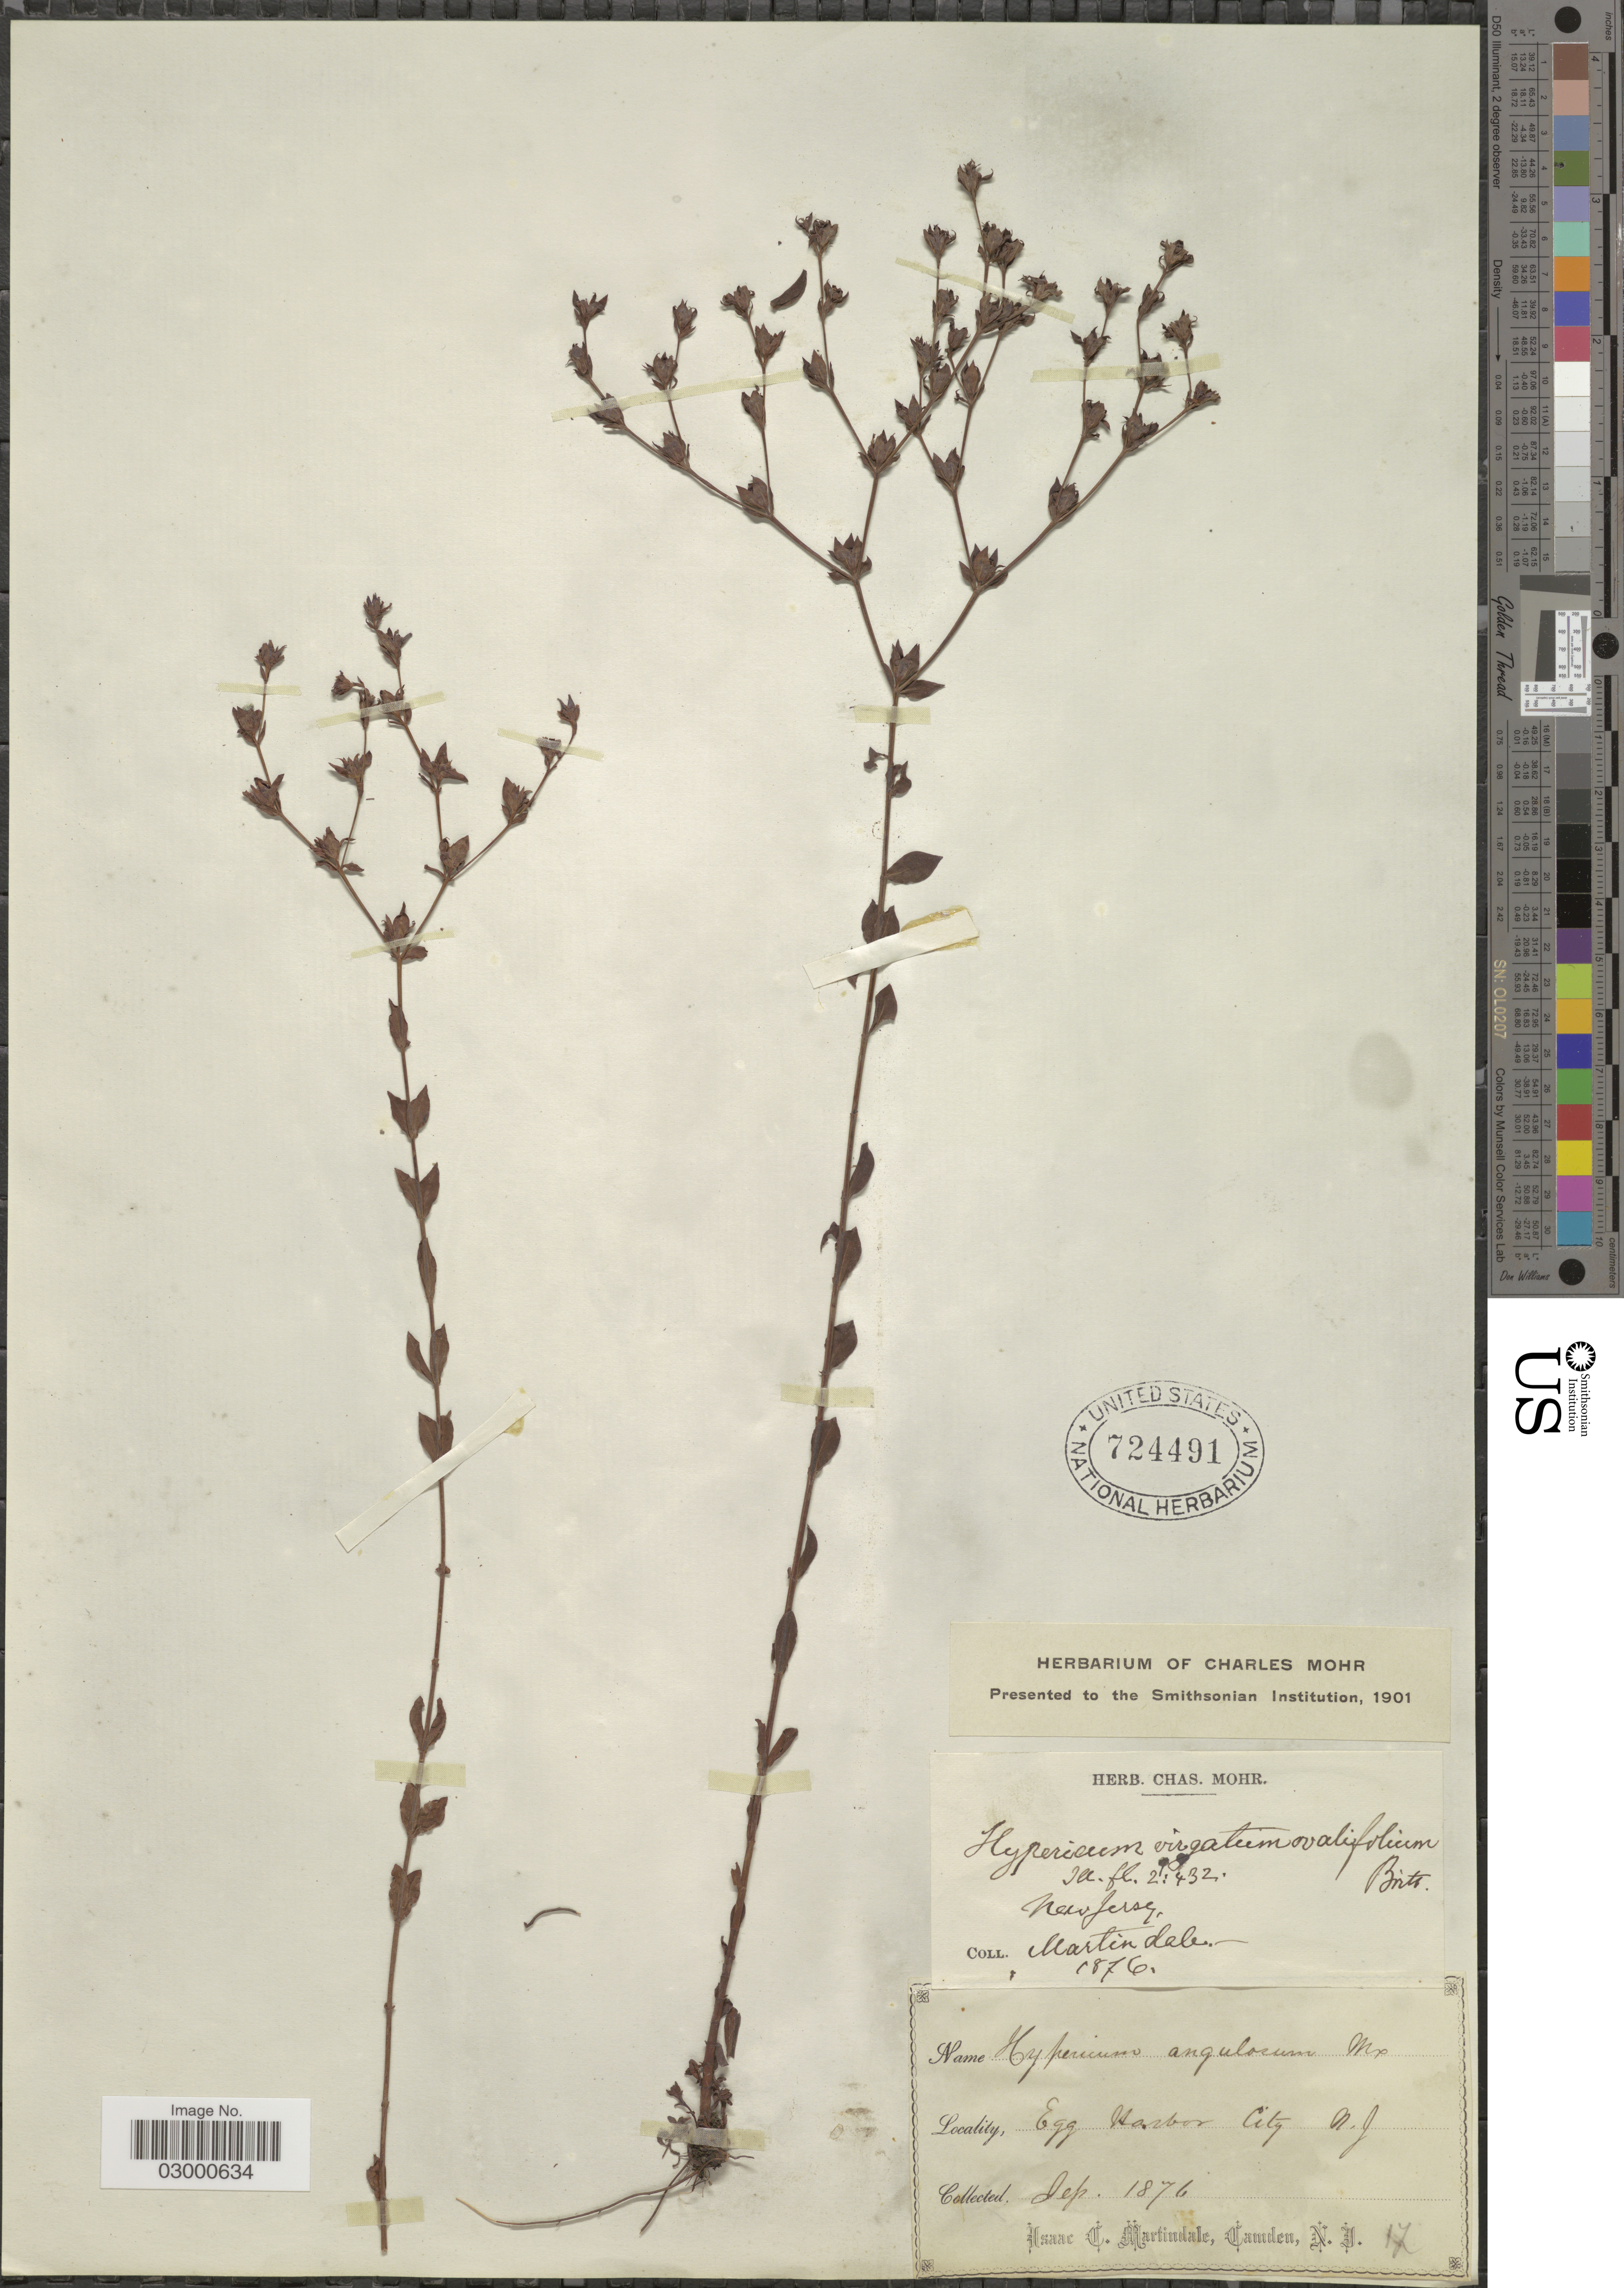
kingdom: Plantae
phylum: Tracheophyta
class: Magnoliopsida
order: Malpighiales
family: Hypericaceae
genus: Hypericum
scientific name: Hypericum denticulatum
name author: Walter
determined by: Strong, M. T., (US), Smithsonian Institution - National Museum of Natural History (UNITED STATES)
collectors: I. C. Martindale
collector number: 17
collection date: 1876-09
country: United States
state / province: New Jersey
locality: Egg Harbor City.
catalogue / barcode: US 724491